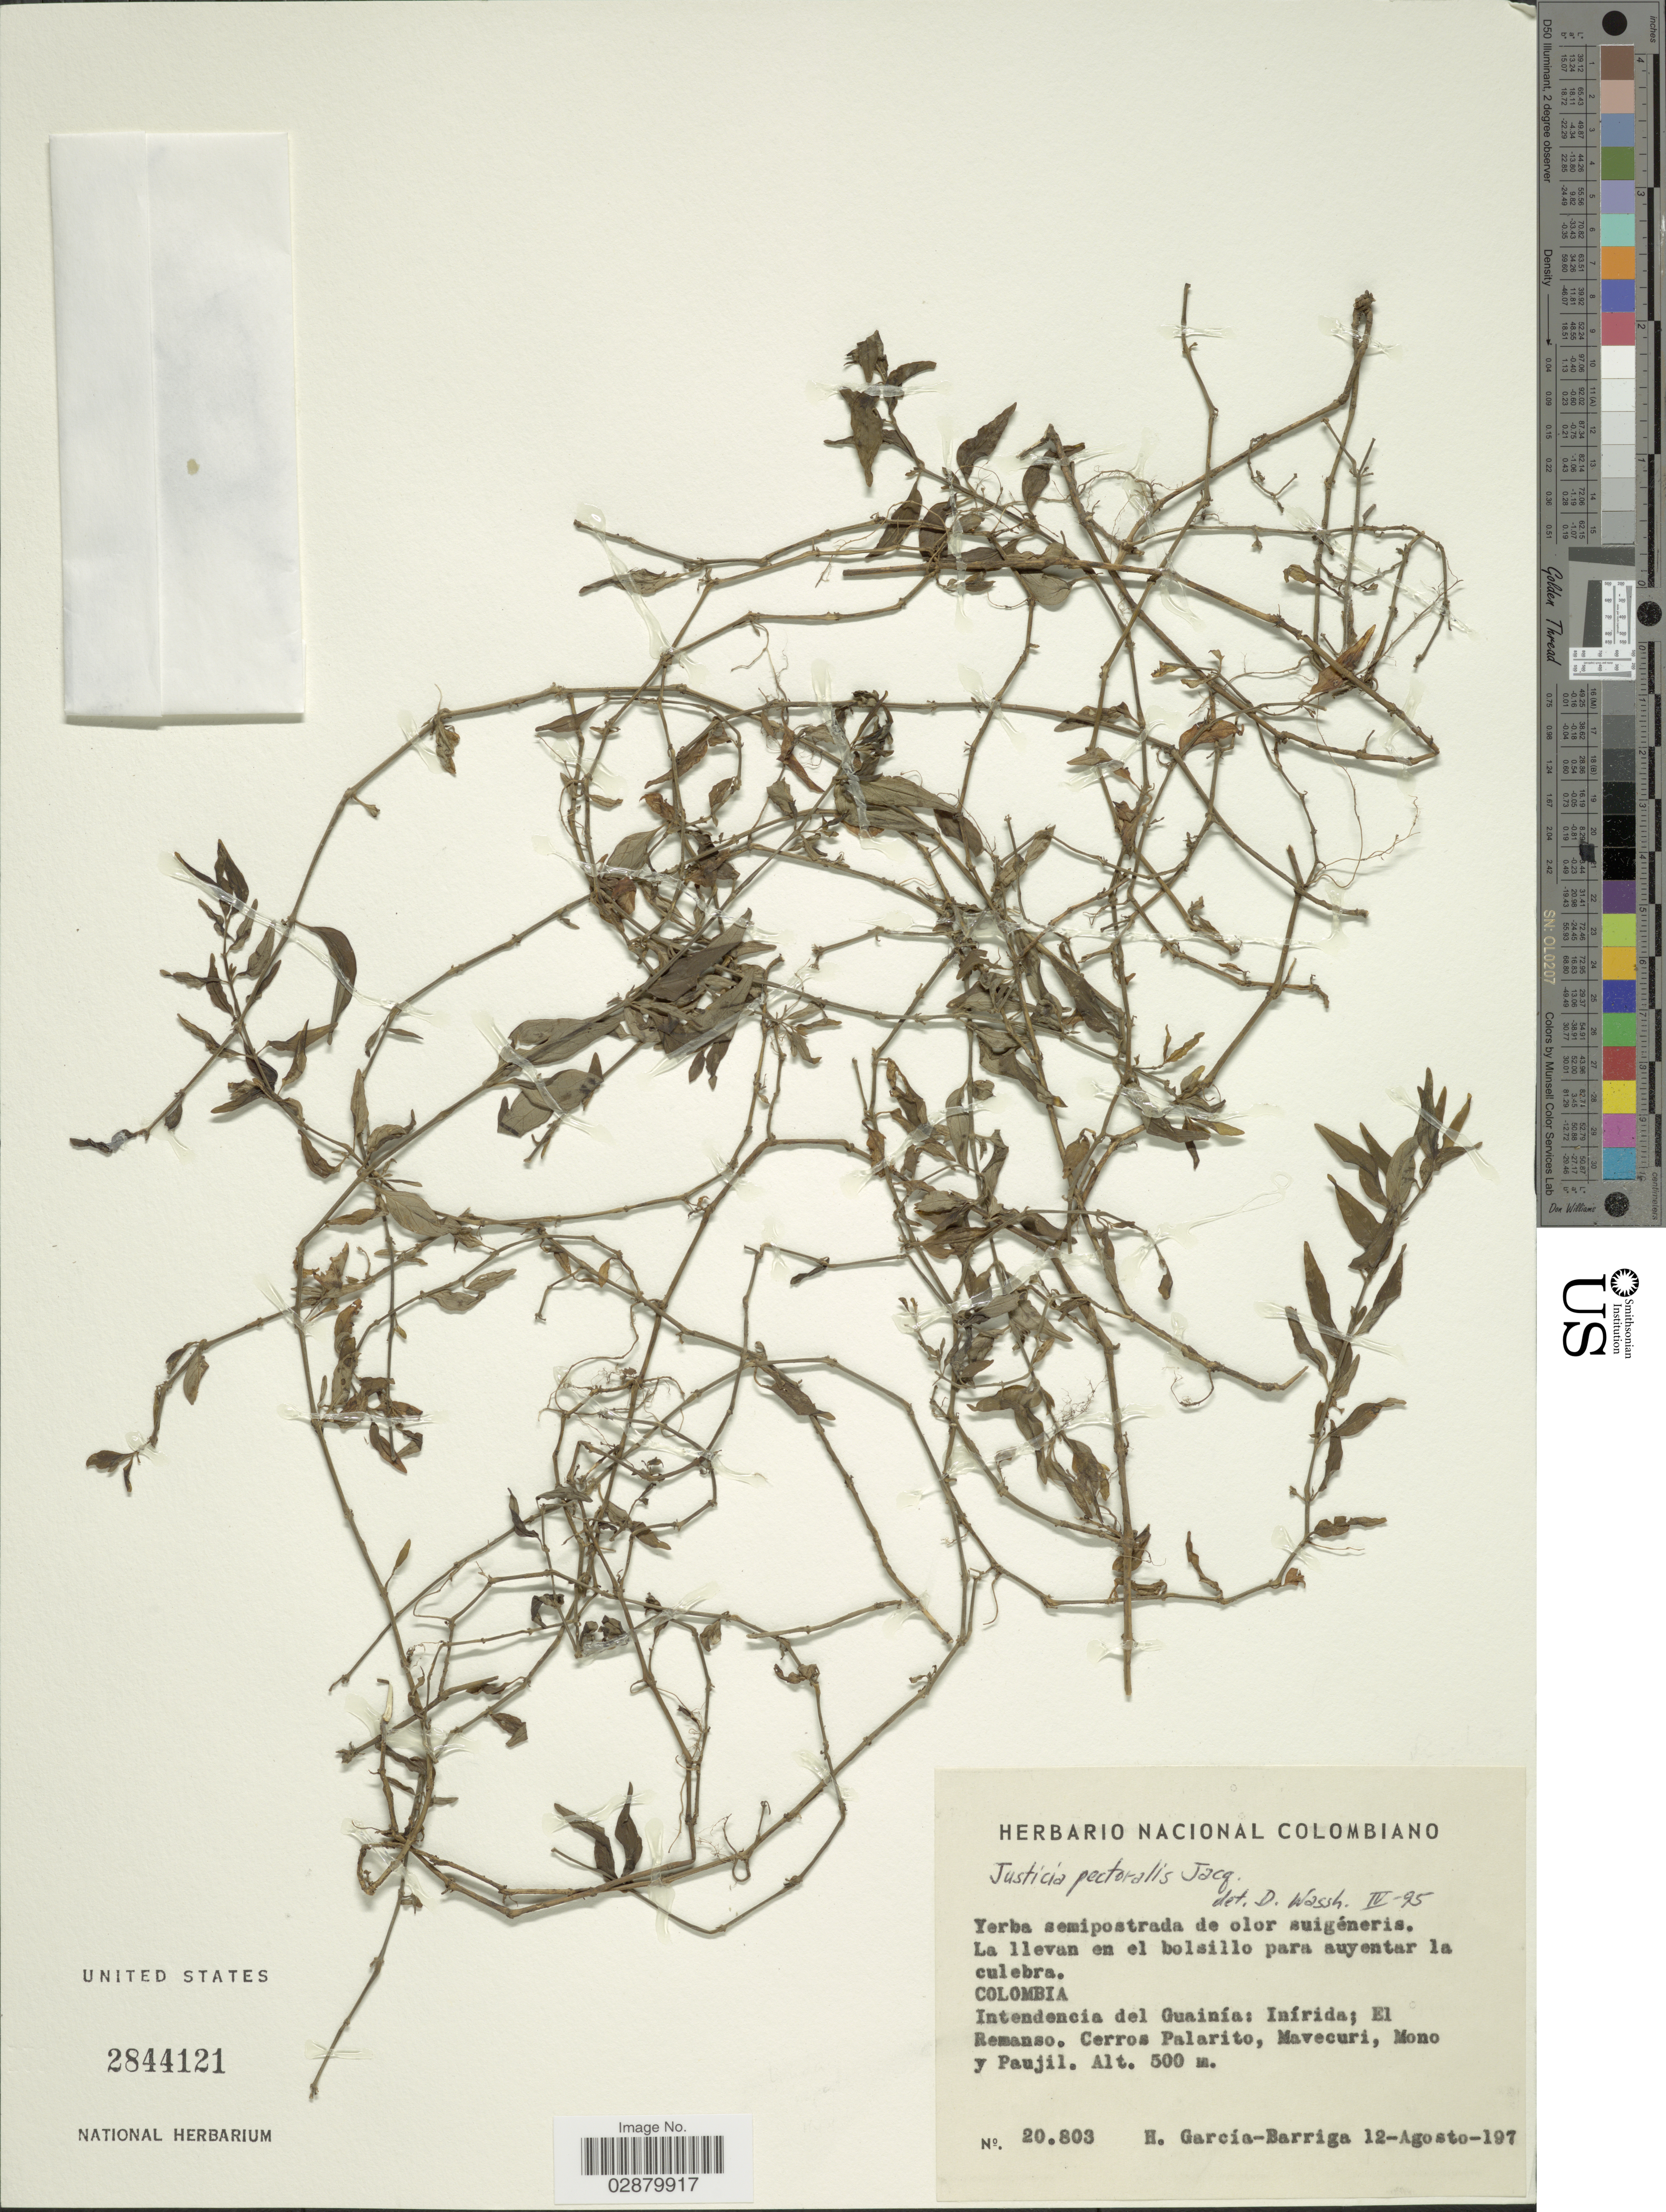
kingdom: Plantae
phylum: Tracheophyta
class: Magnoliopsida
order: Lamiales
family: Acanthaceae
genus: Justicia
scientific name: Justicia pectoralis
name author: Jacq.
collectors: H. García Barriga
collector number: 20803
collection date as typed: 20-Agosto-197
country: Colombia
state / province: Guainía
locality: Inírida; El remanso. Cerros Palarito, Mavecuri, Mono y Paujil.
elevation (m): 500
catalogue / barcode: US 2844121